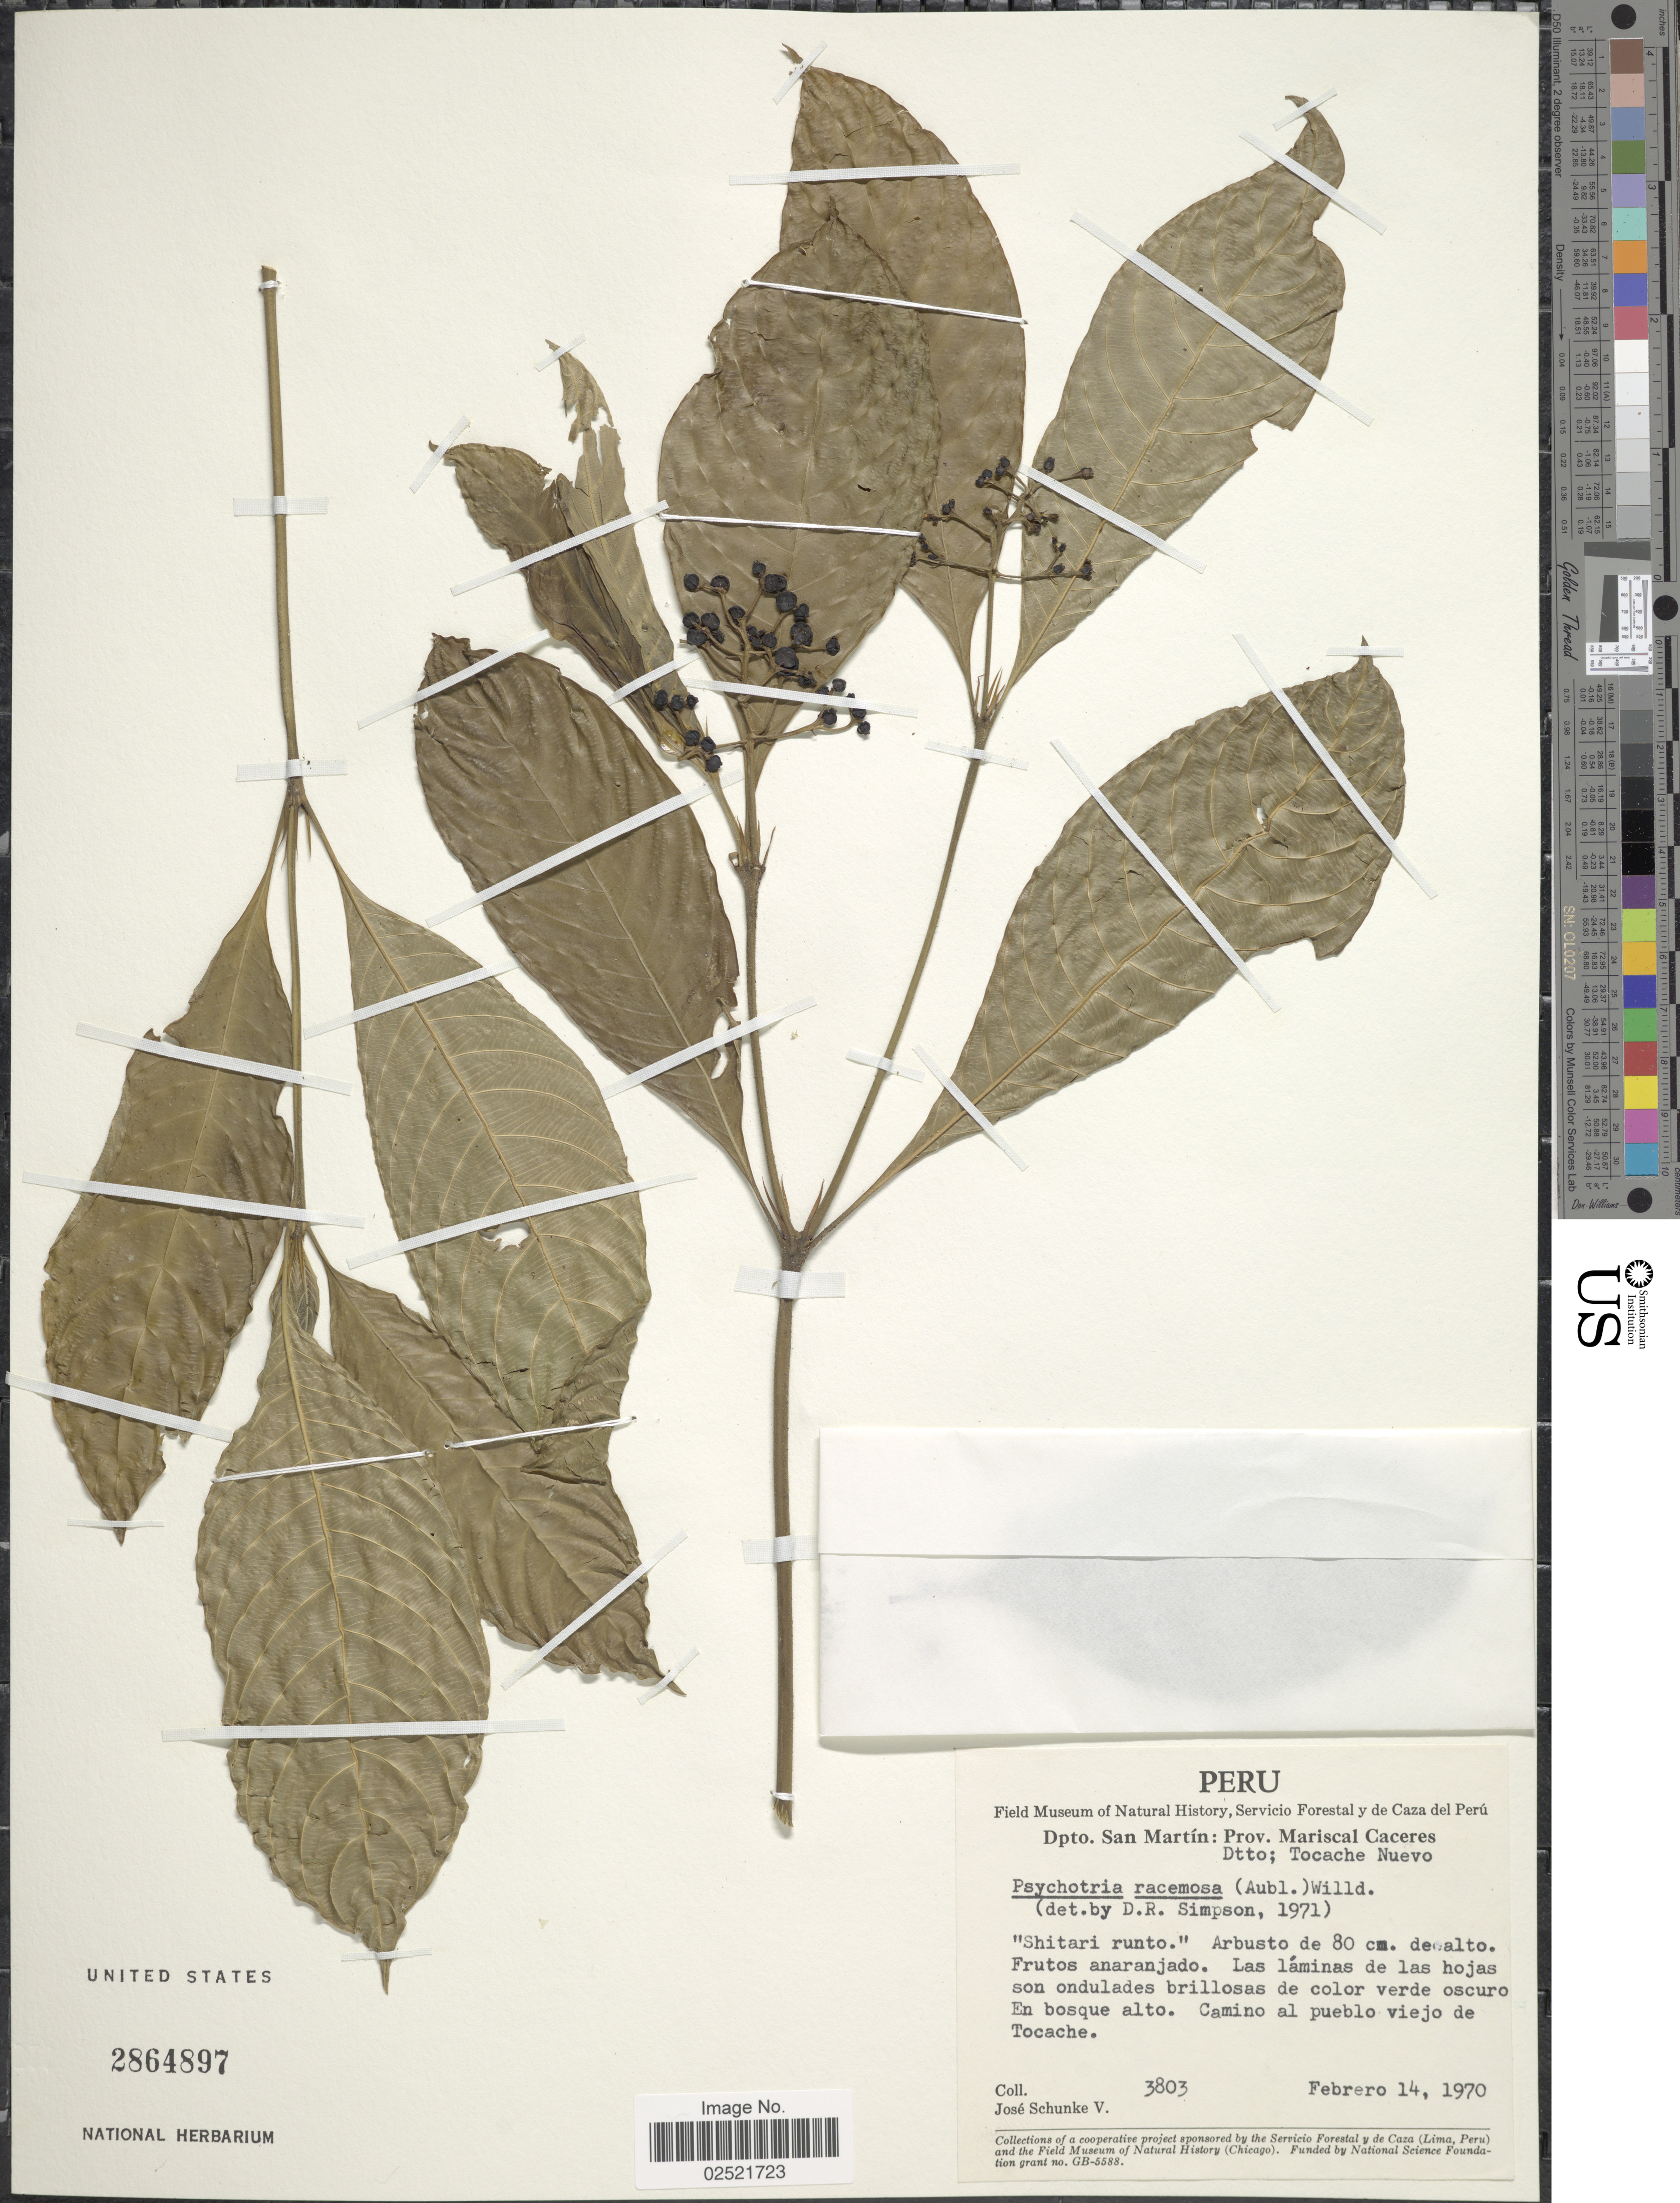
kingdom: Plantae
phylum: Tracheophyta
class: Magnoliopsida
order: Gentianales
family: Rubiaceae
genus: Psychotria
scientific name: Psychotria racemosa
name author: (Aubl.) Raeuschel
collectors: J. Schunke Vigo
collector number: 3803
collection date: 1970-02-14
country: Peru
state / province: San Martín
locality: Prov. Mariscal Caceres, Dtto. Tocache Nuevo, Camino al pueblo viejo de Tocache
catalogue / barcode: US 2864897